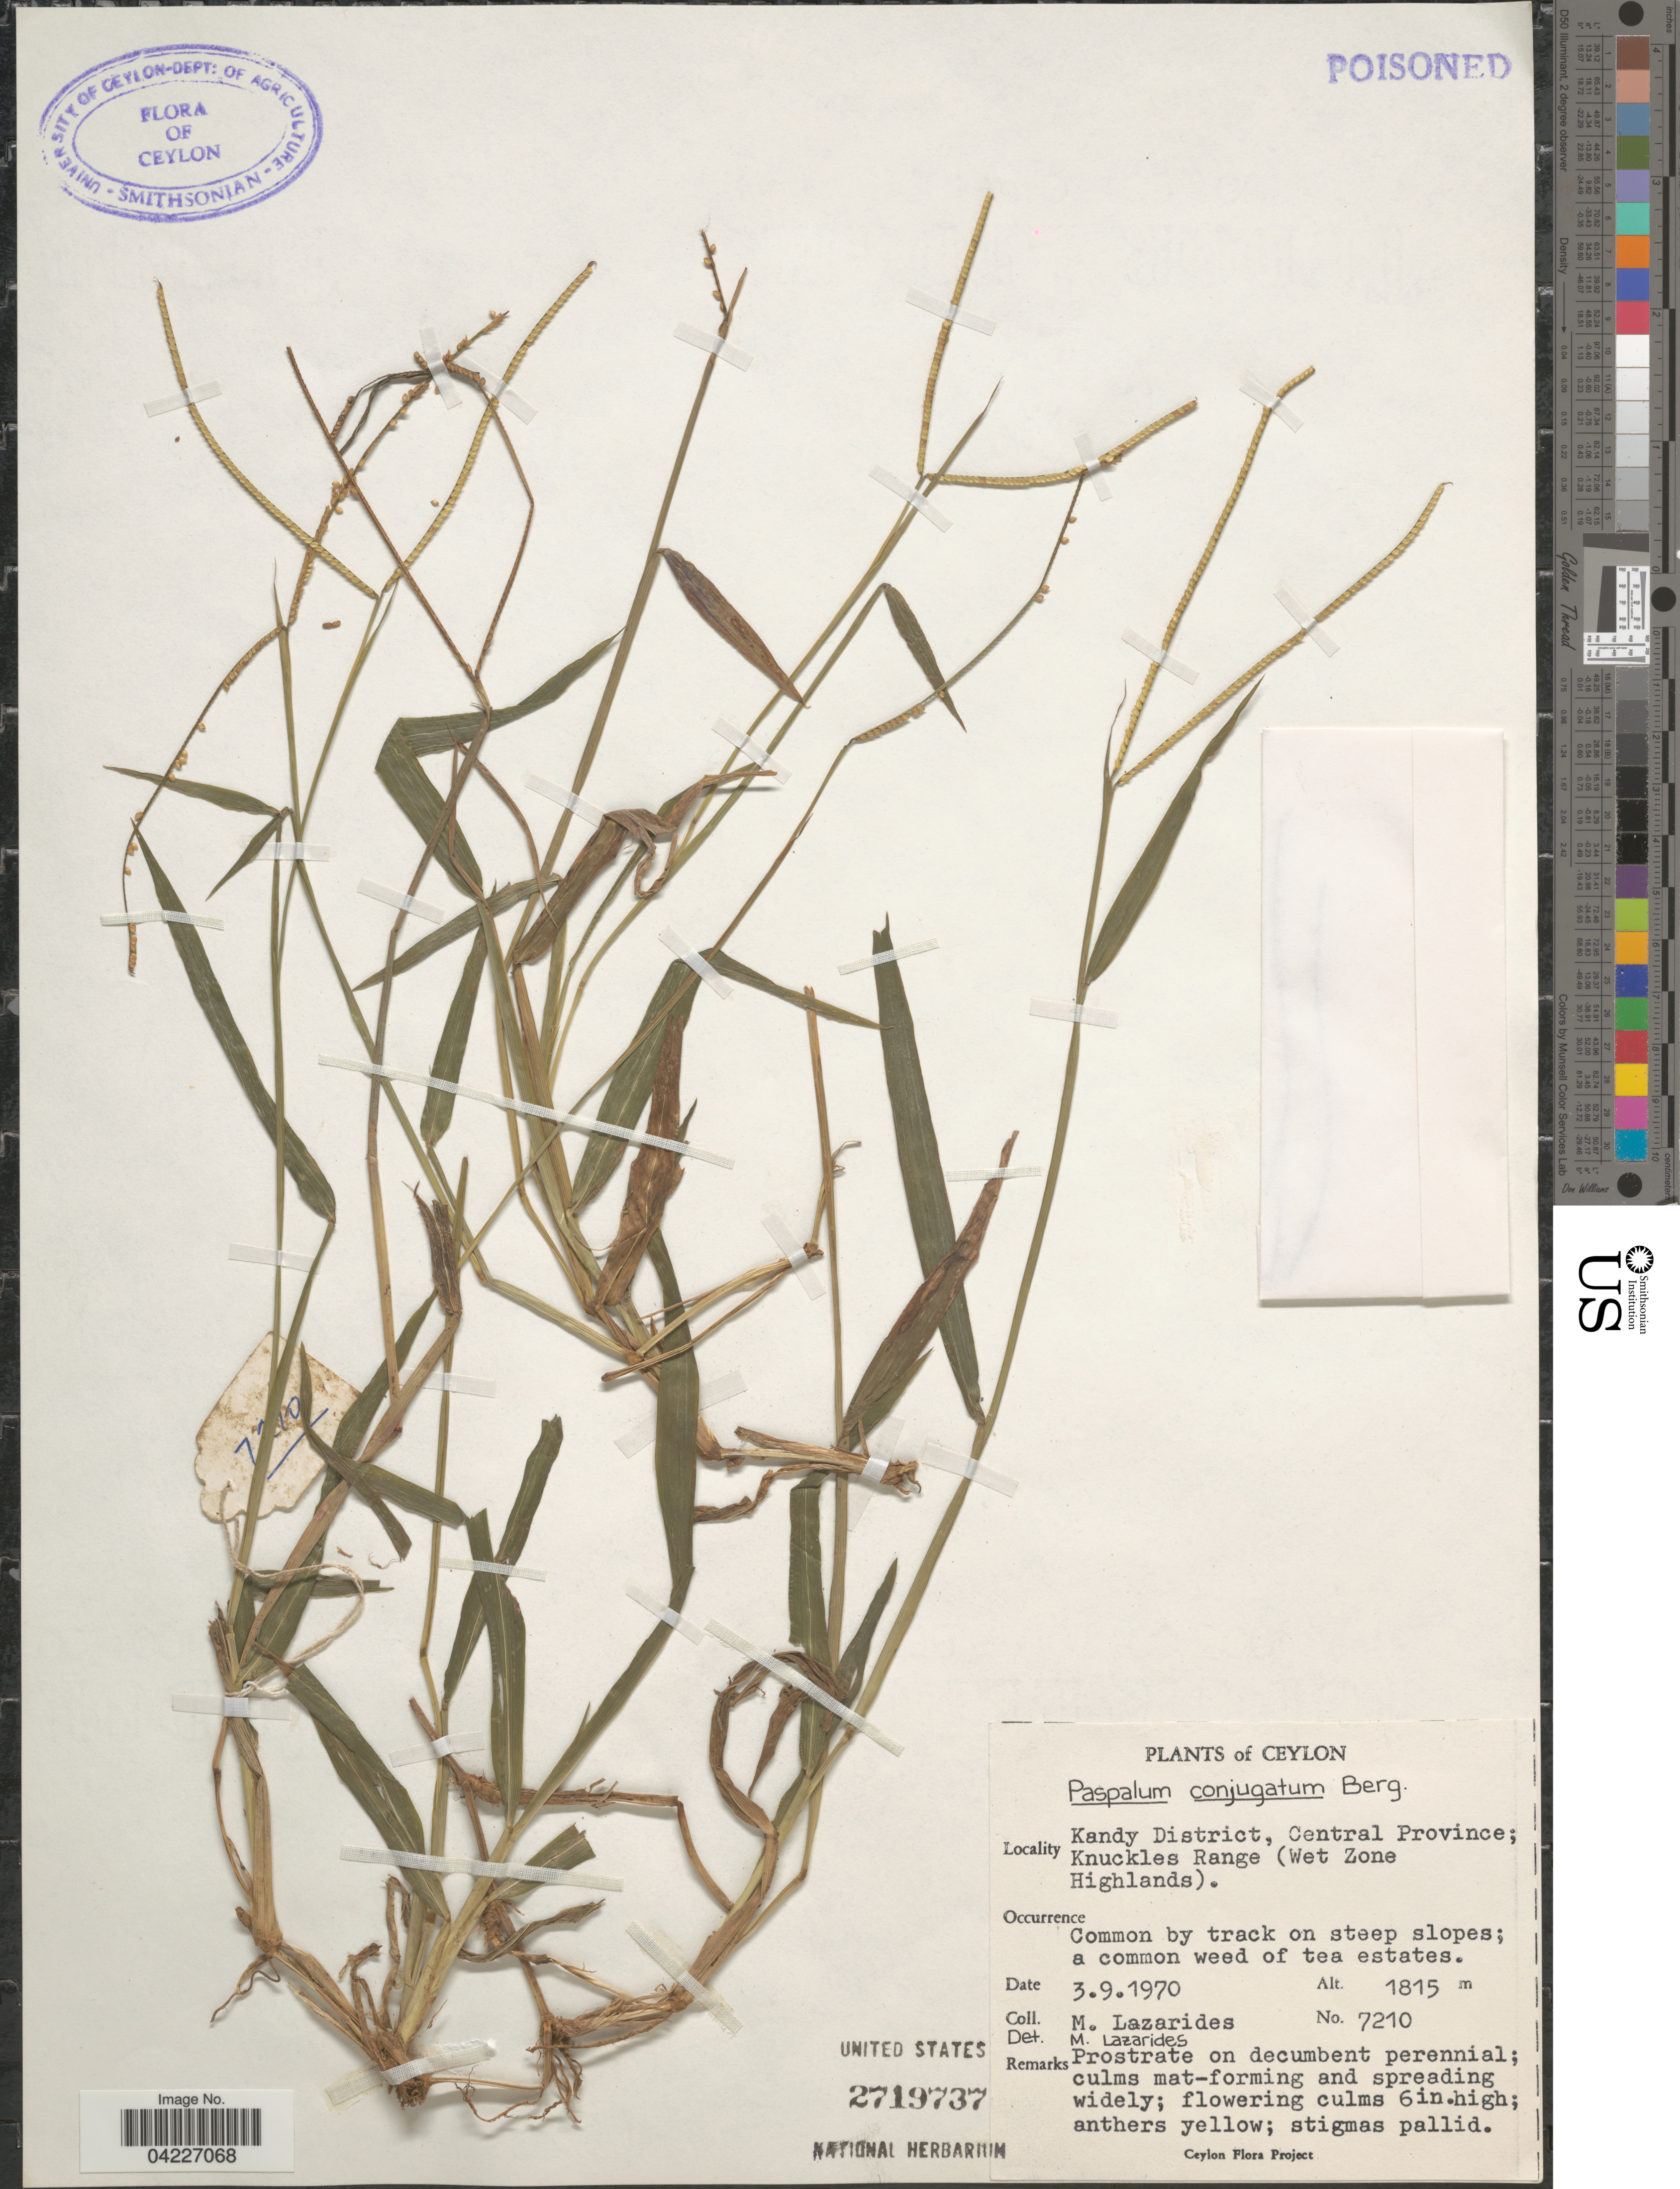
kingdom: Plantae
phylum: Tracheophyta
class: Liliopsida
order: Poales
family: Poaceae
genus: Paspalum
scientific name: Paspalum conjugatum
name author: P.J. Bergius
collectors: M. Lazarides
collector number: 7210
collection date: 1970-09-03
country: Sri Lanka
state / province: Central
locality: Ceylon. Kandy District, Knuckles Range (Wet Zone Highlands).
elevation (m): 1815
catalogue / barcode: US 2719737